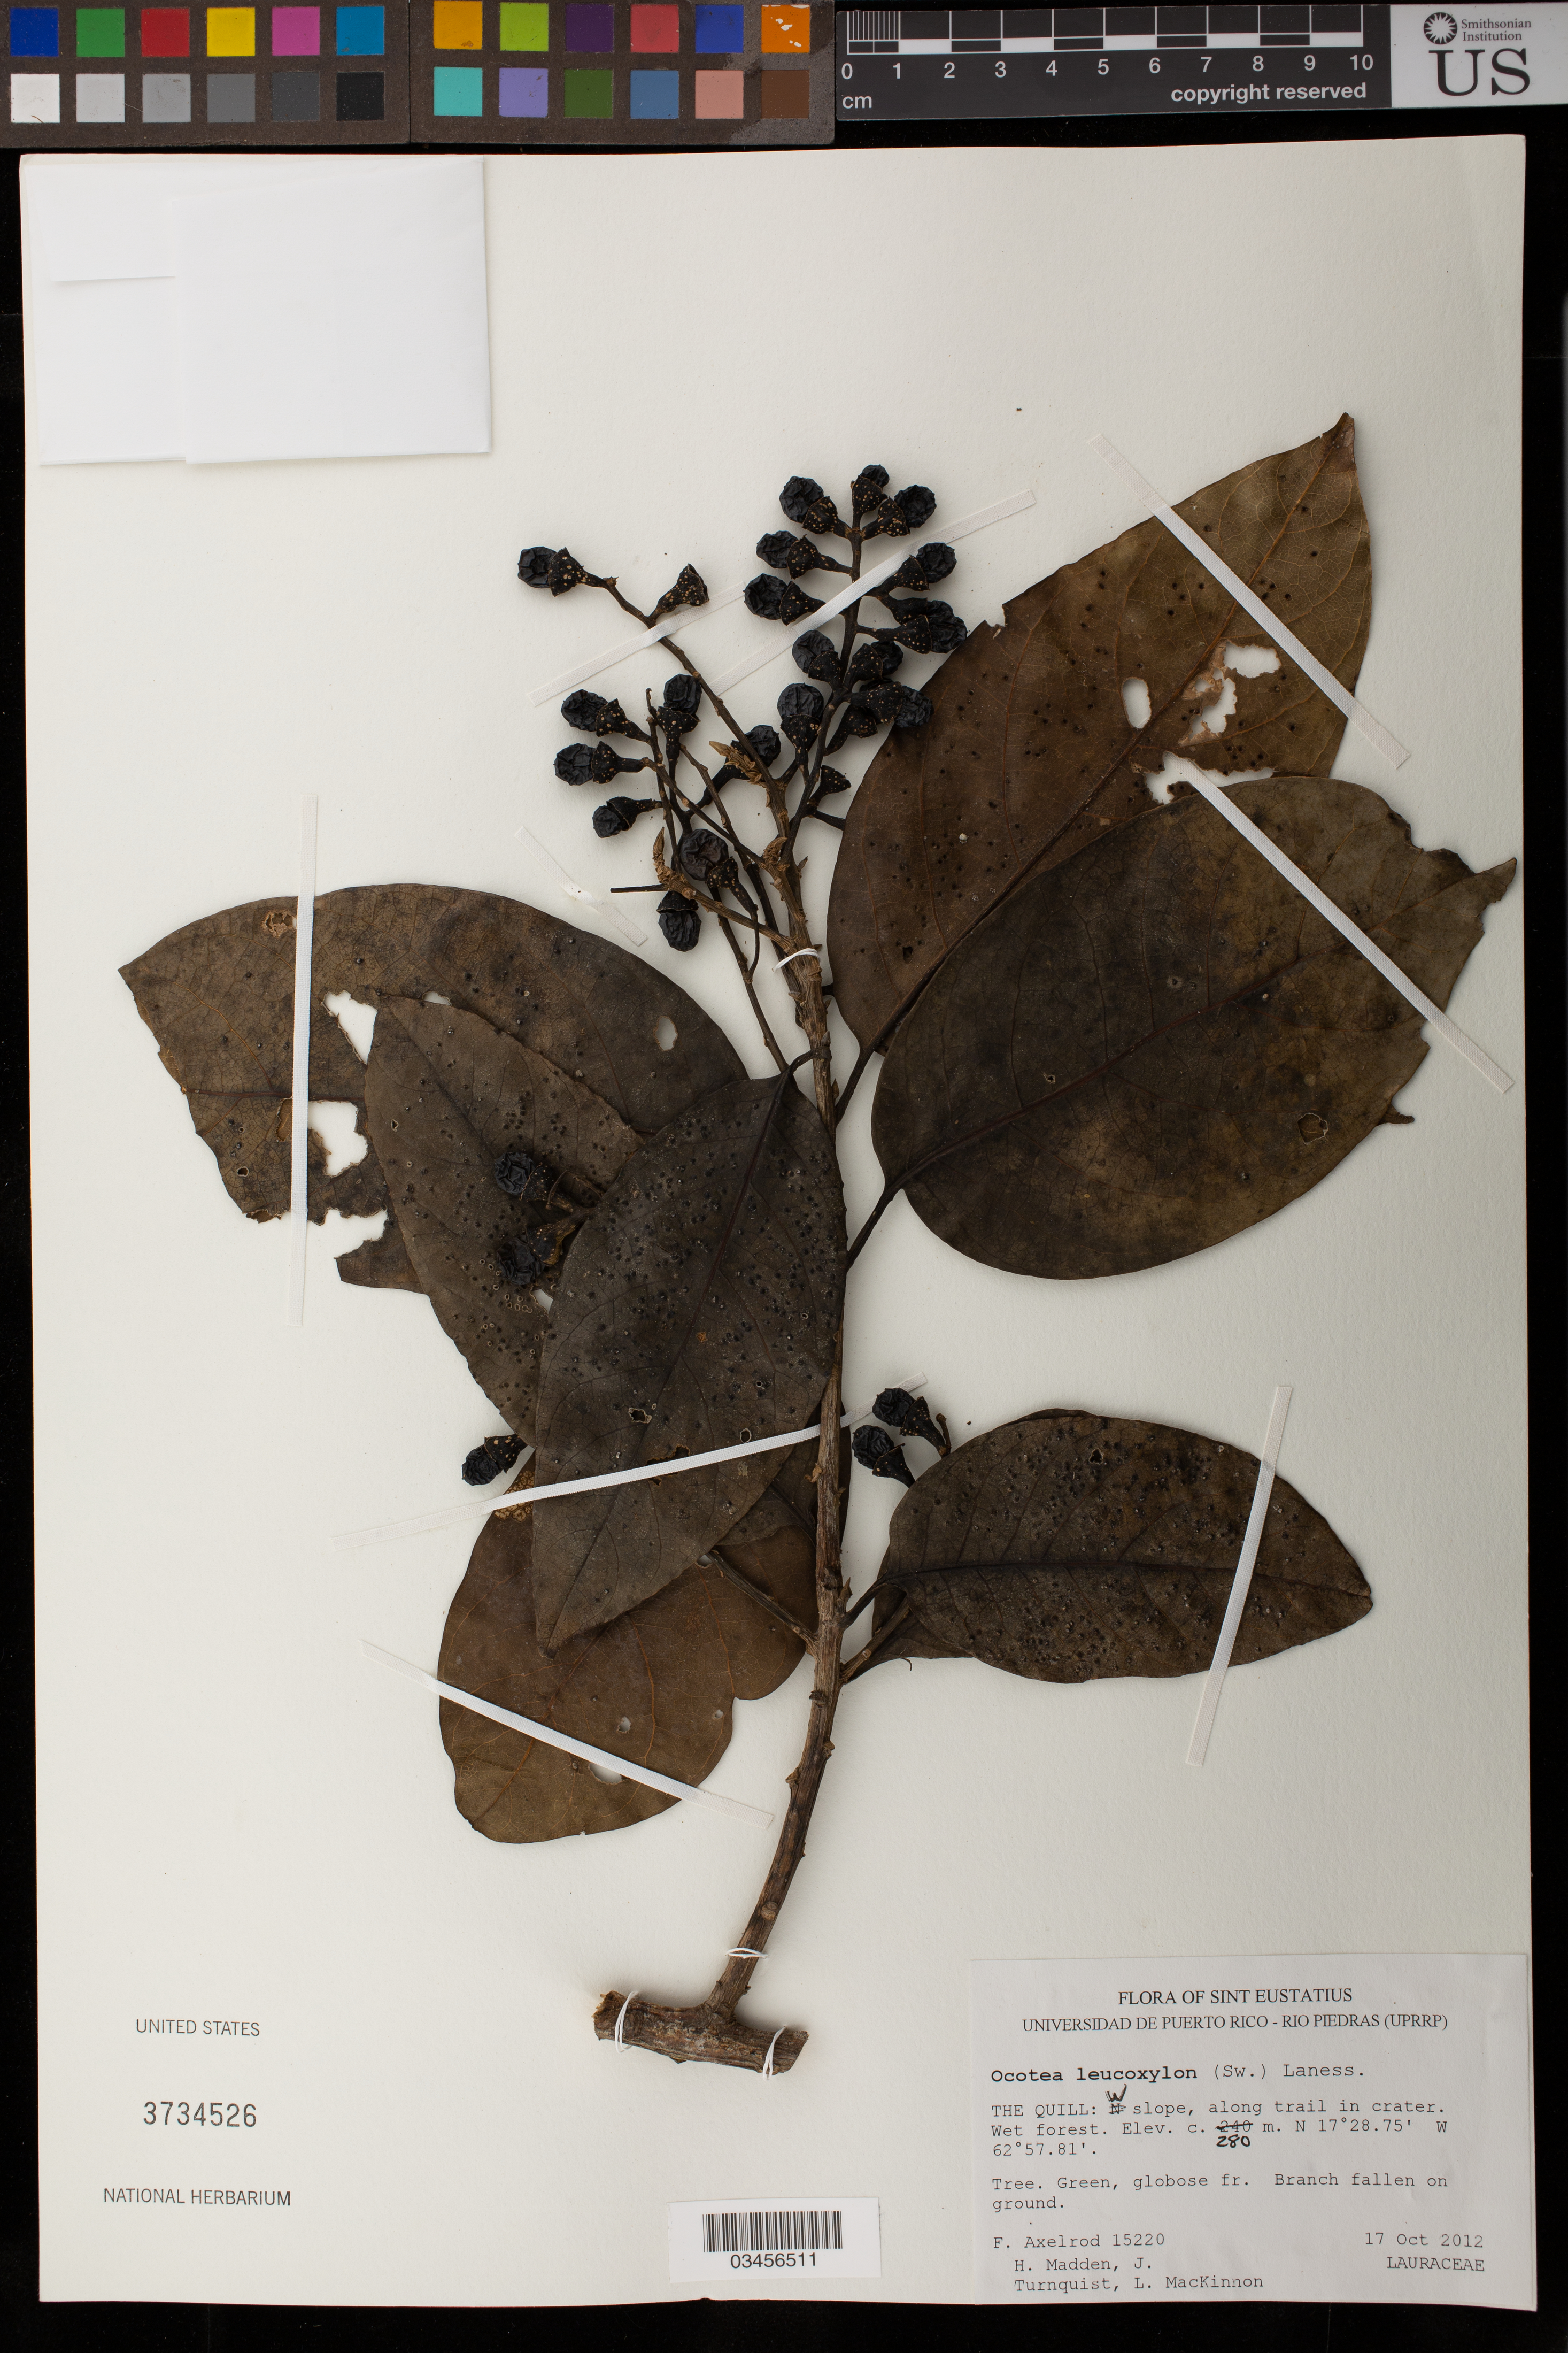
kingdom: Plantae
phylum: Tracheophyta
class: Magnoliopsida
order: Gentianales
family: Apocynaceae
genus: Oxypetalum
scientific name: Oxypetalum sp.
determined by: Goyder, D. J.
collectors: O. Buchtien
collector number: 5920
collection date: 1912-10/1912-12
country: Bolivia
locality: Bolivia, Polo-Polo, near Coroico, North Yungas.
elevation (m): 1100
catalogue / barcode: US 1134804